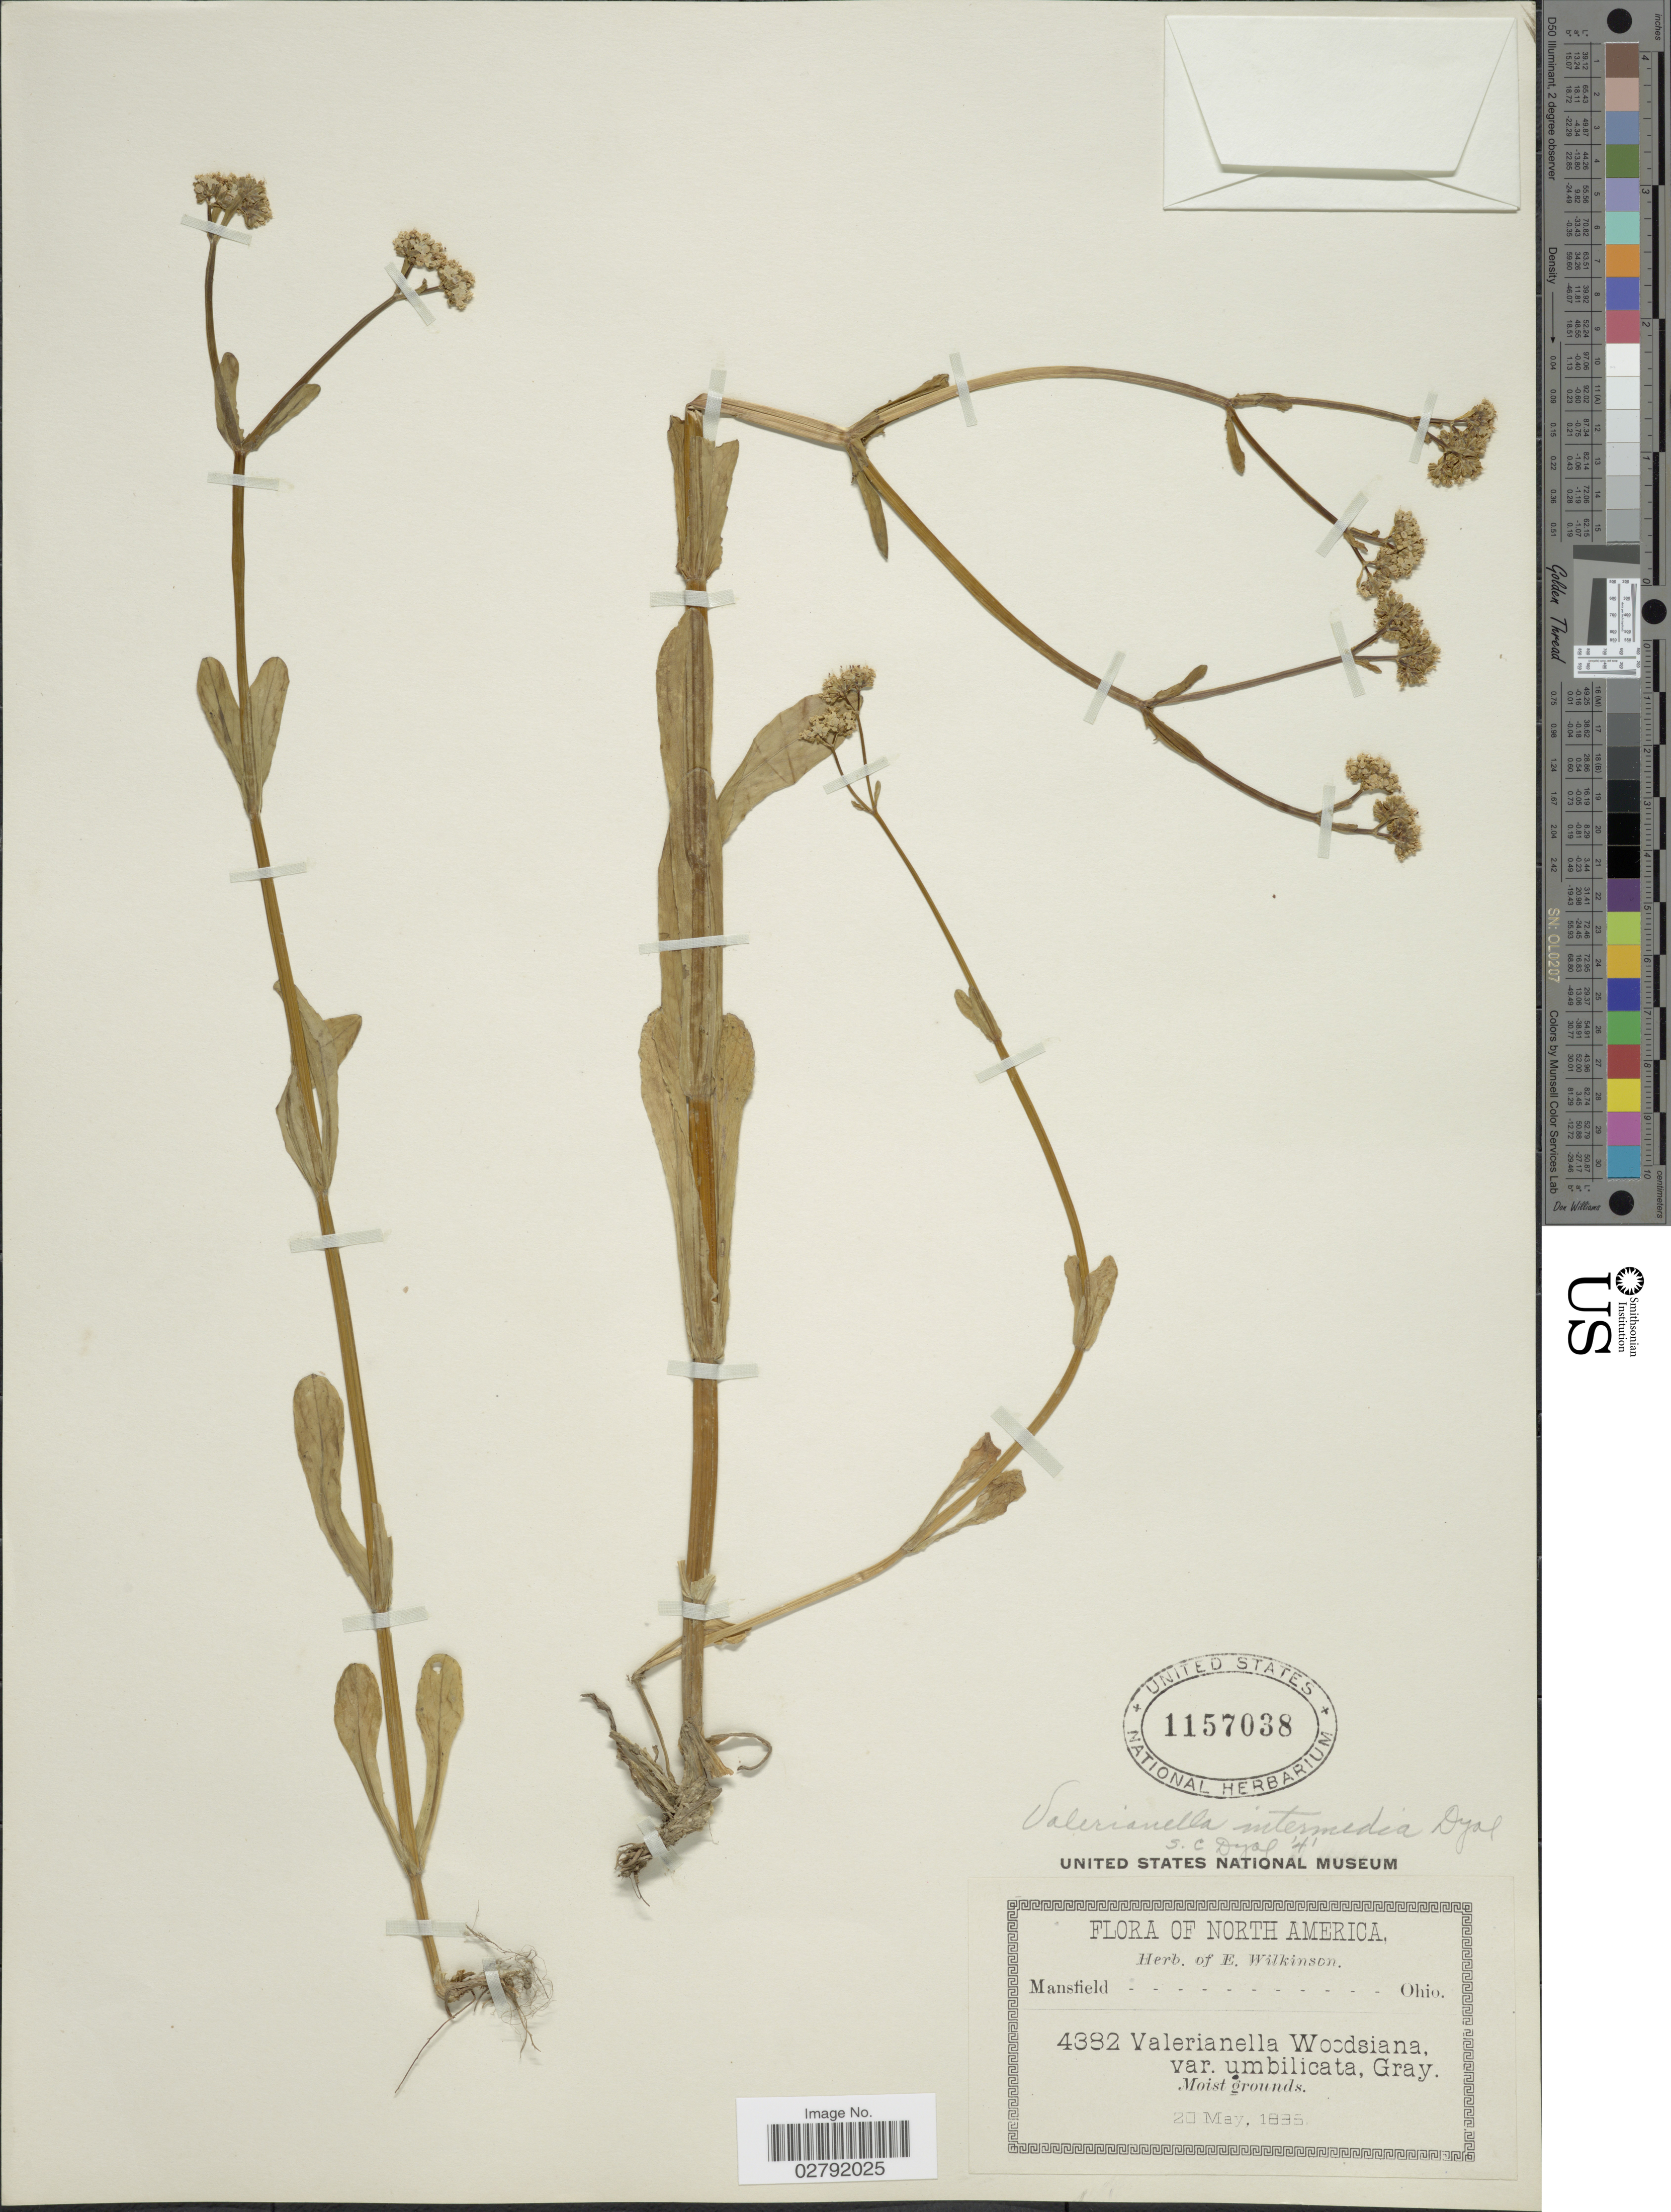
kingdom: Plantae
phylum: Tracheophyta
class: Magnoliopsida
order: Dipsacales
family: Caprifoliaceae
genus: Valerianella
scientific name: Valerianella intermedia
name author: Dyal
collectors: ex herb. E. Wilkinson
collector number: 4382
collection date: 1885-05-20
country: United States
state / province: Ohio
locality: Mansfield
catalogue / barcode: US 1157038